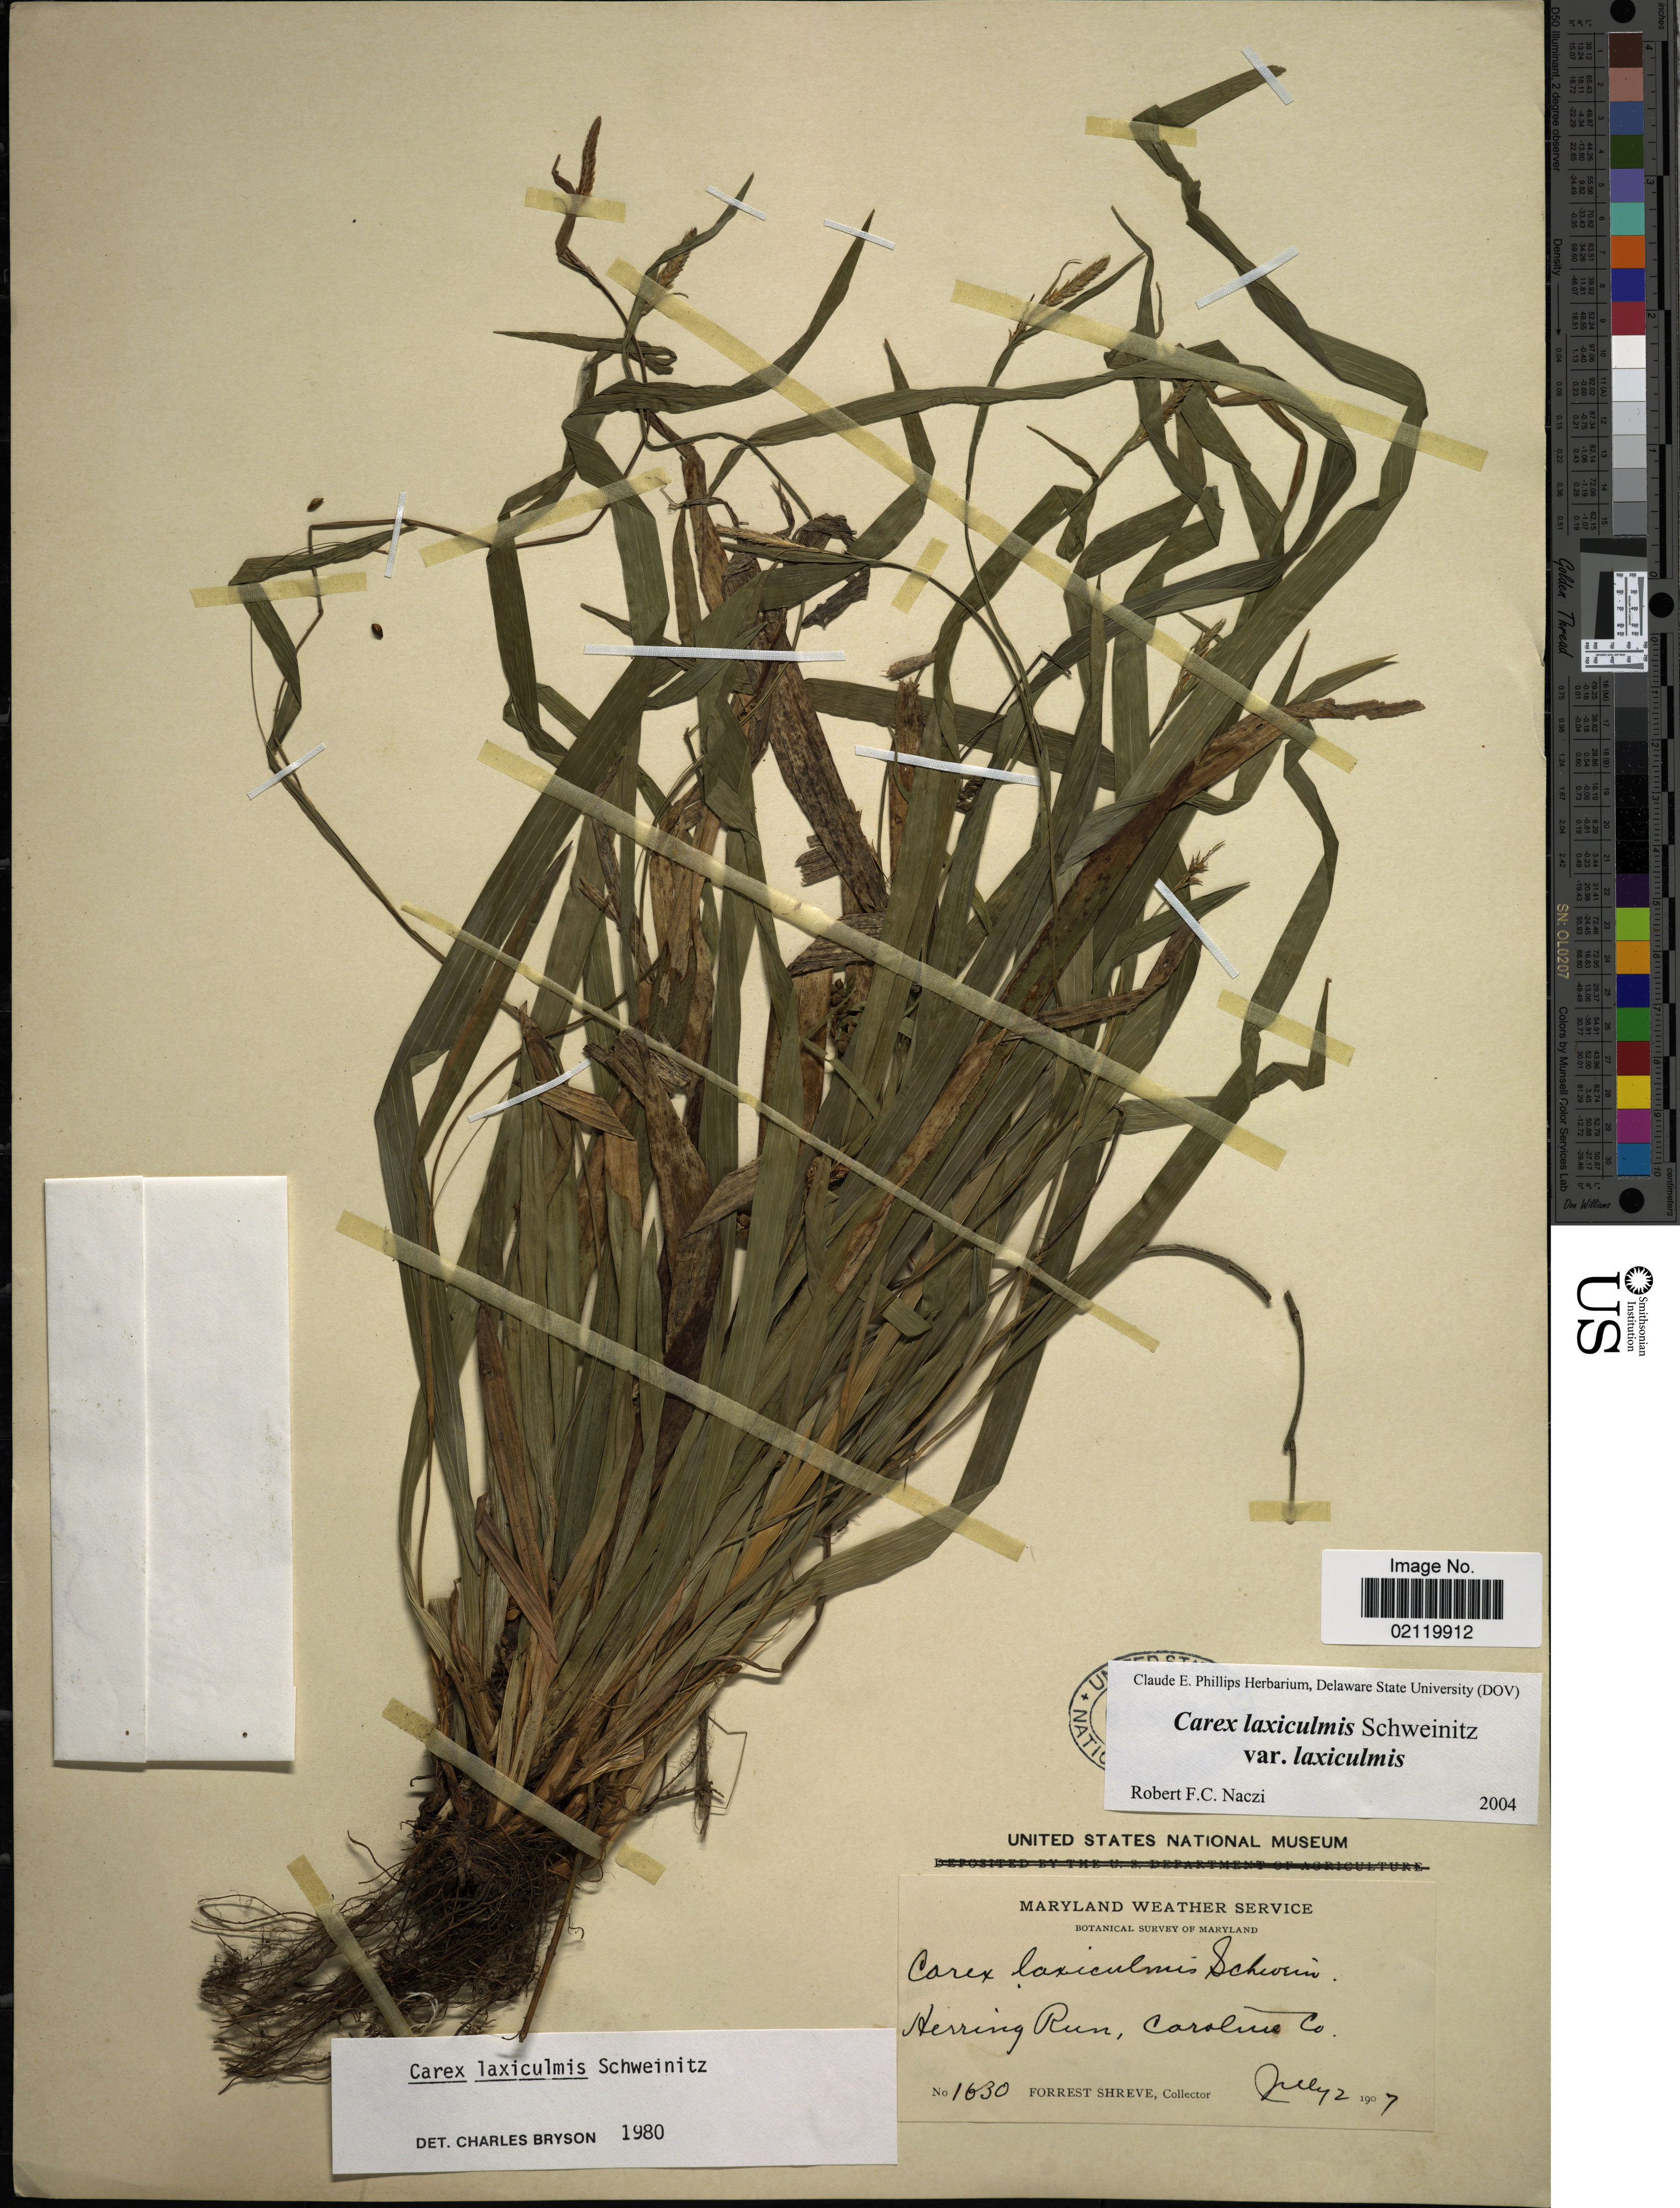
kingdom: Plantae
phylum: Tracheophyta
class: Liliopsida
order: Poales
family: Cyperaceae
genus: Carex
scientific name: Carex laxiculmis var. laxiculmis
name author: Schwein.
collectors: F. Shreve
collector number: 1630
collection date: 1907-07-02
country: United States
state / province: Maryland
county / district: Caroline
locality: Maryland Weather Service. Herring Run, Caroline Co.